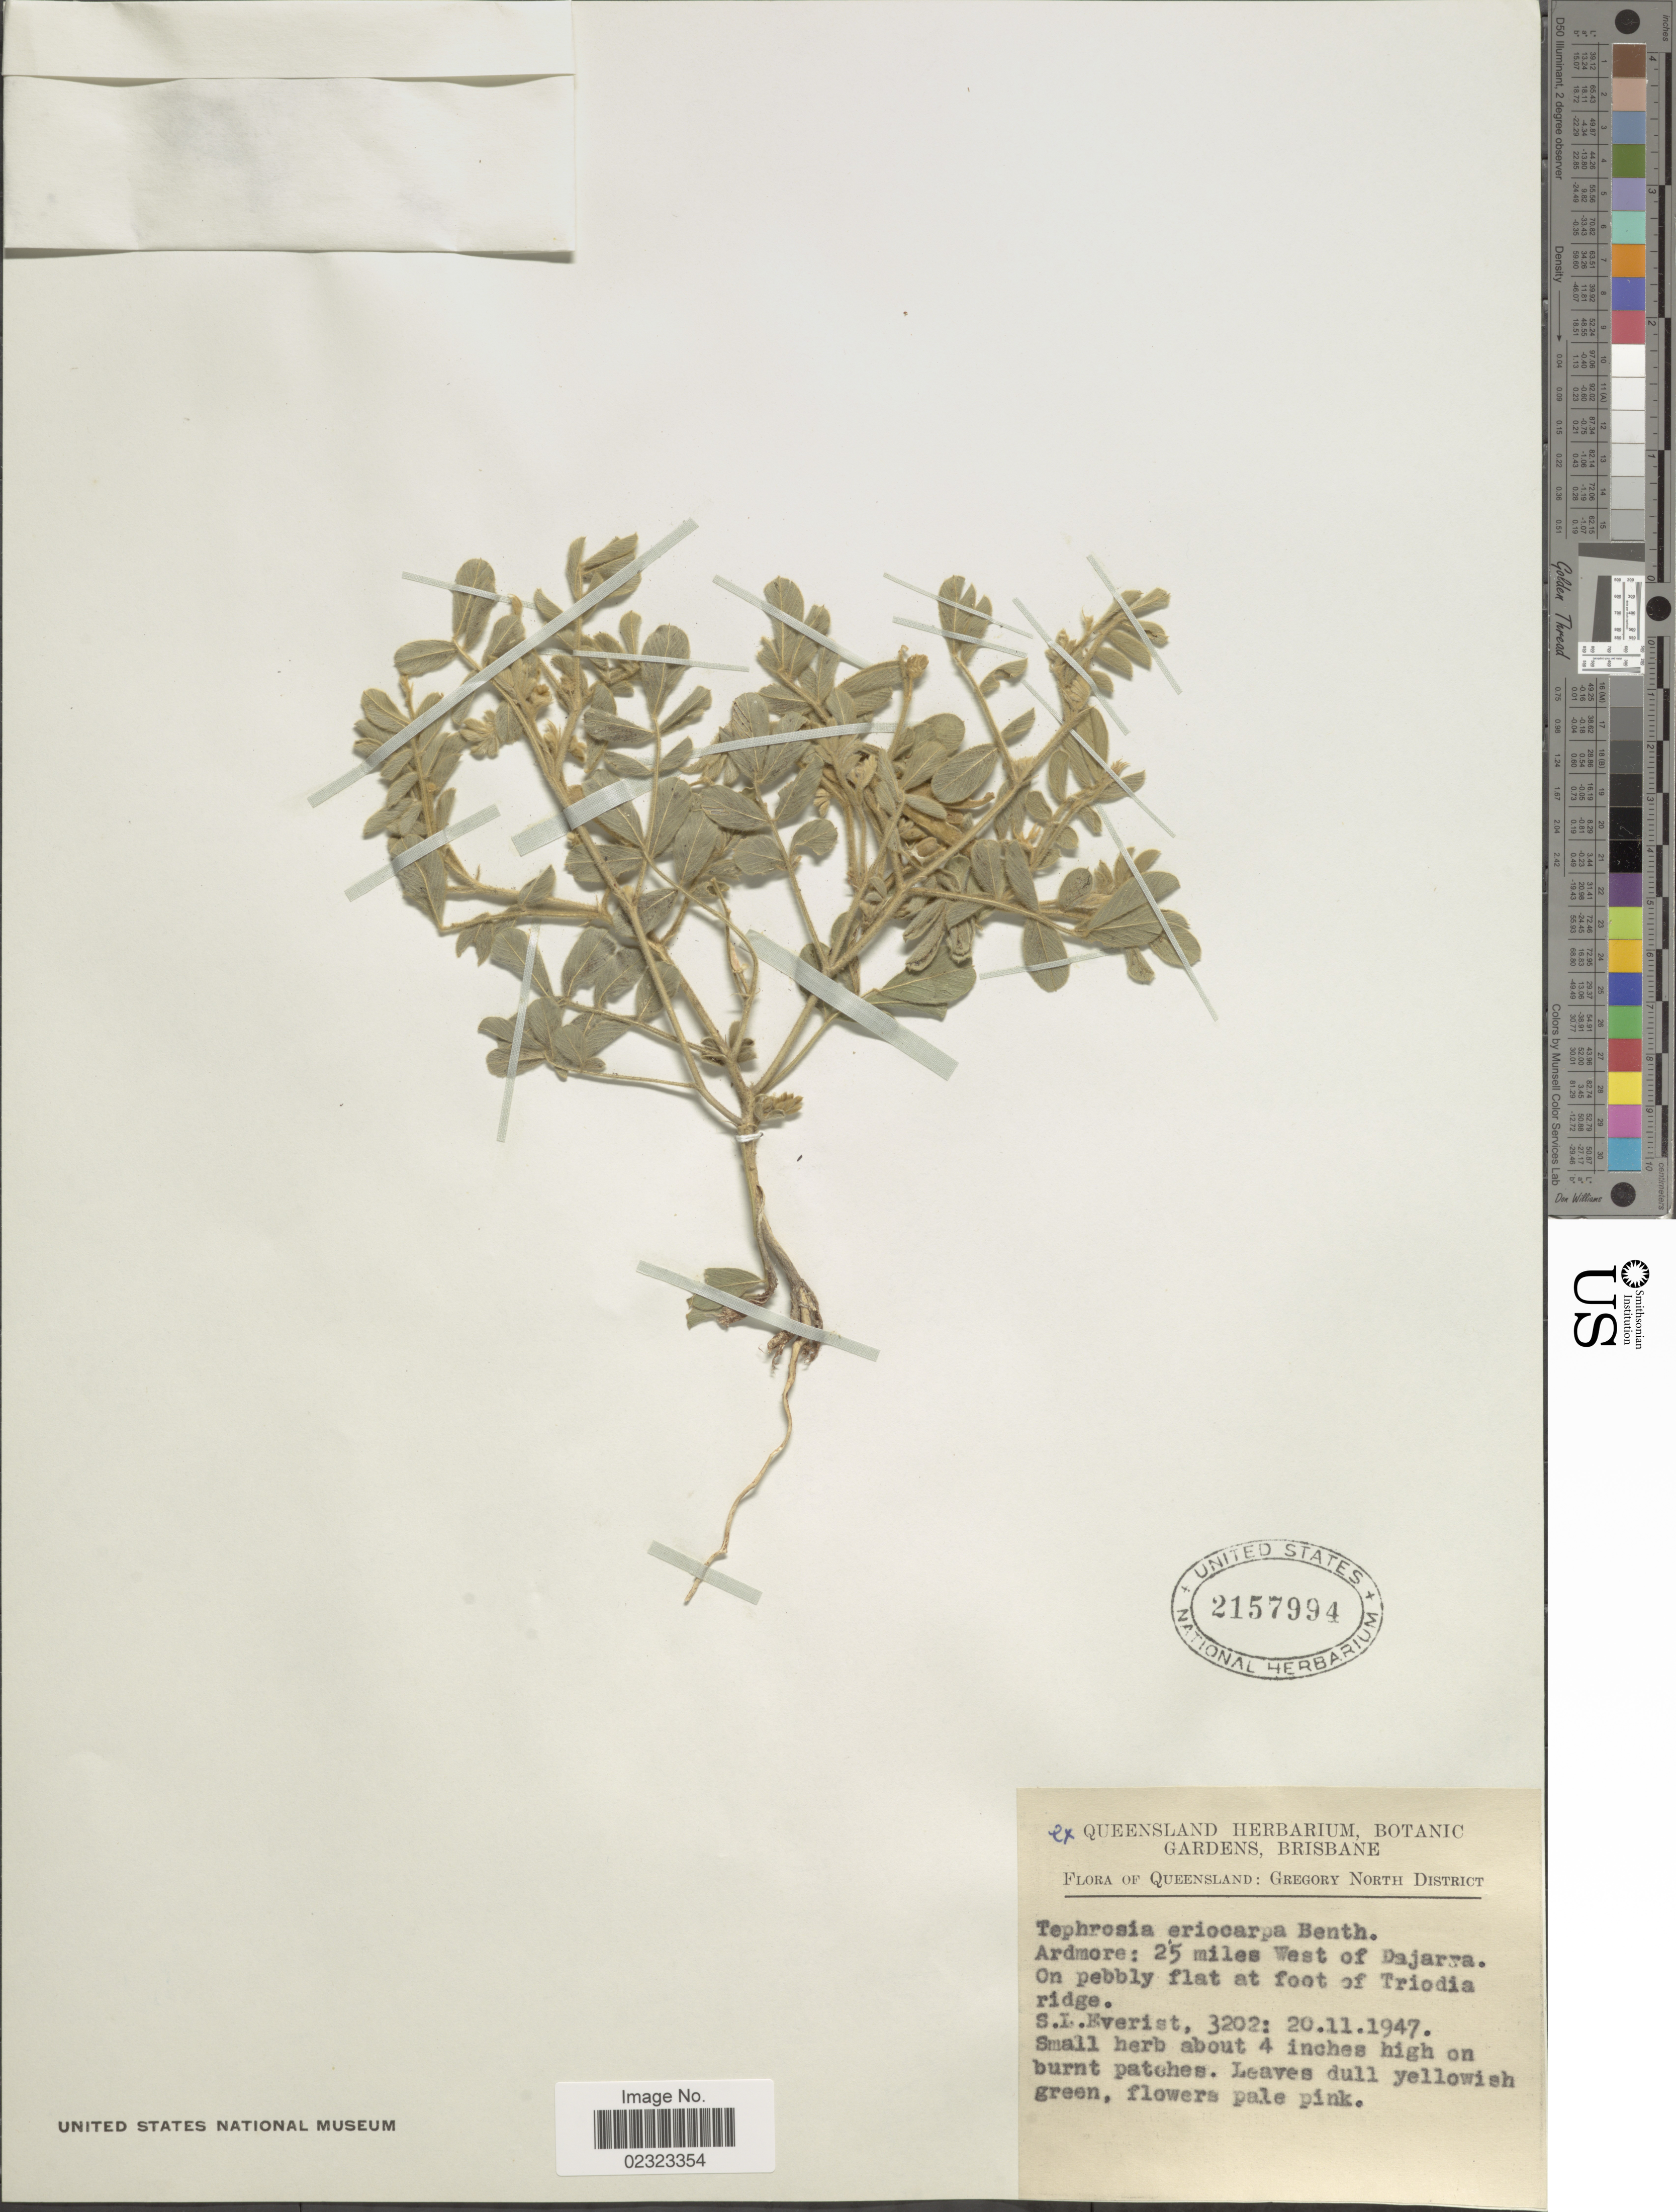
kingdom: Plantae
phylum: Tracheophyta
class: Magnoliopsida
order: Fabales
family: Fabaceae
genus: Tephrosia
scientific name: Tephrosia eriocarpa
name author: Benth.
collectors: S. Everist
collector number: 3202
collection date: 1947-11-20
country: Australia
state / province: Queensland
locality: Gregory North District, Ardmore: 25 miles West of Dajarra, on pebbly flat at foot of Triodia ridge.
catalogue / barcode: US 2157994